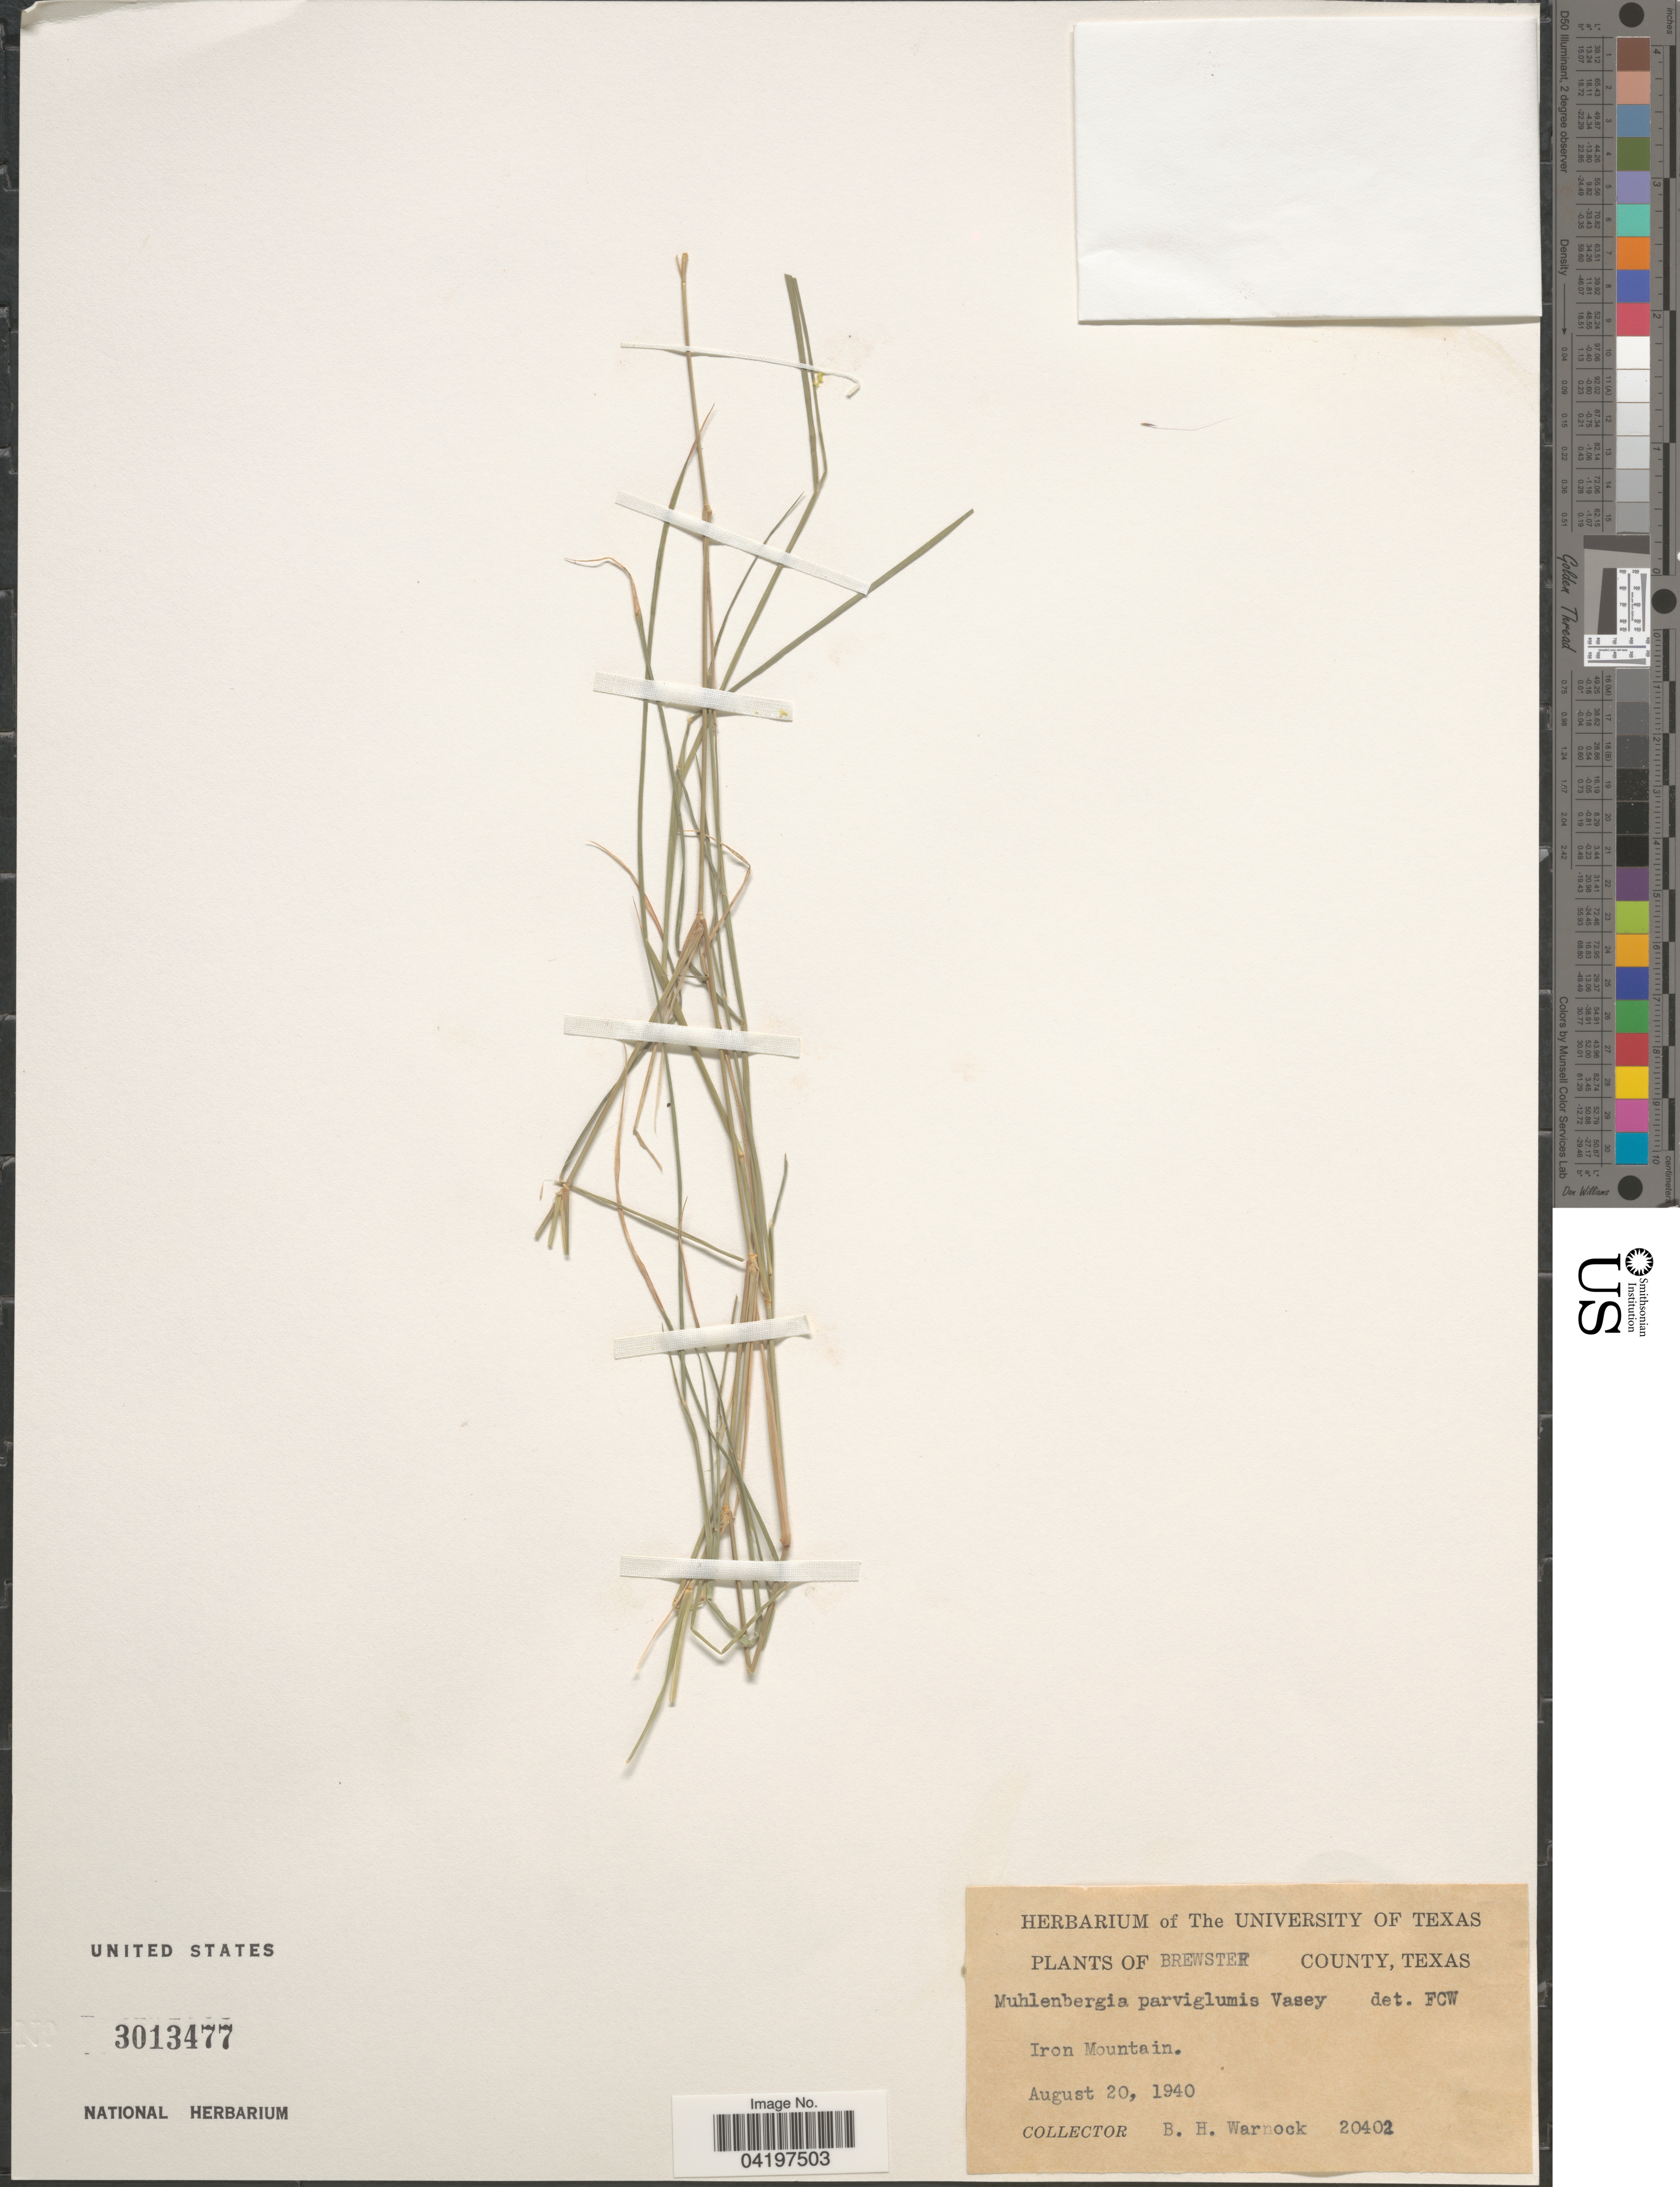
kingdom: Plantae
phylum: Tracheophyta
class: Liliopsida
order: Poales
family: Poaceae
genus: Muhlenbergia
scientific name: Muhlenbergia spiciformis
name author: Trin.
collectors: B. H. Warnock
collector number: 20402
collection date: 1940-08-20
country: United States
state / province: Texas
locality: Brewster County. Iron Mountain.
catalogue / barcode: US 3013477